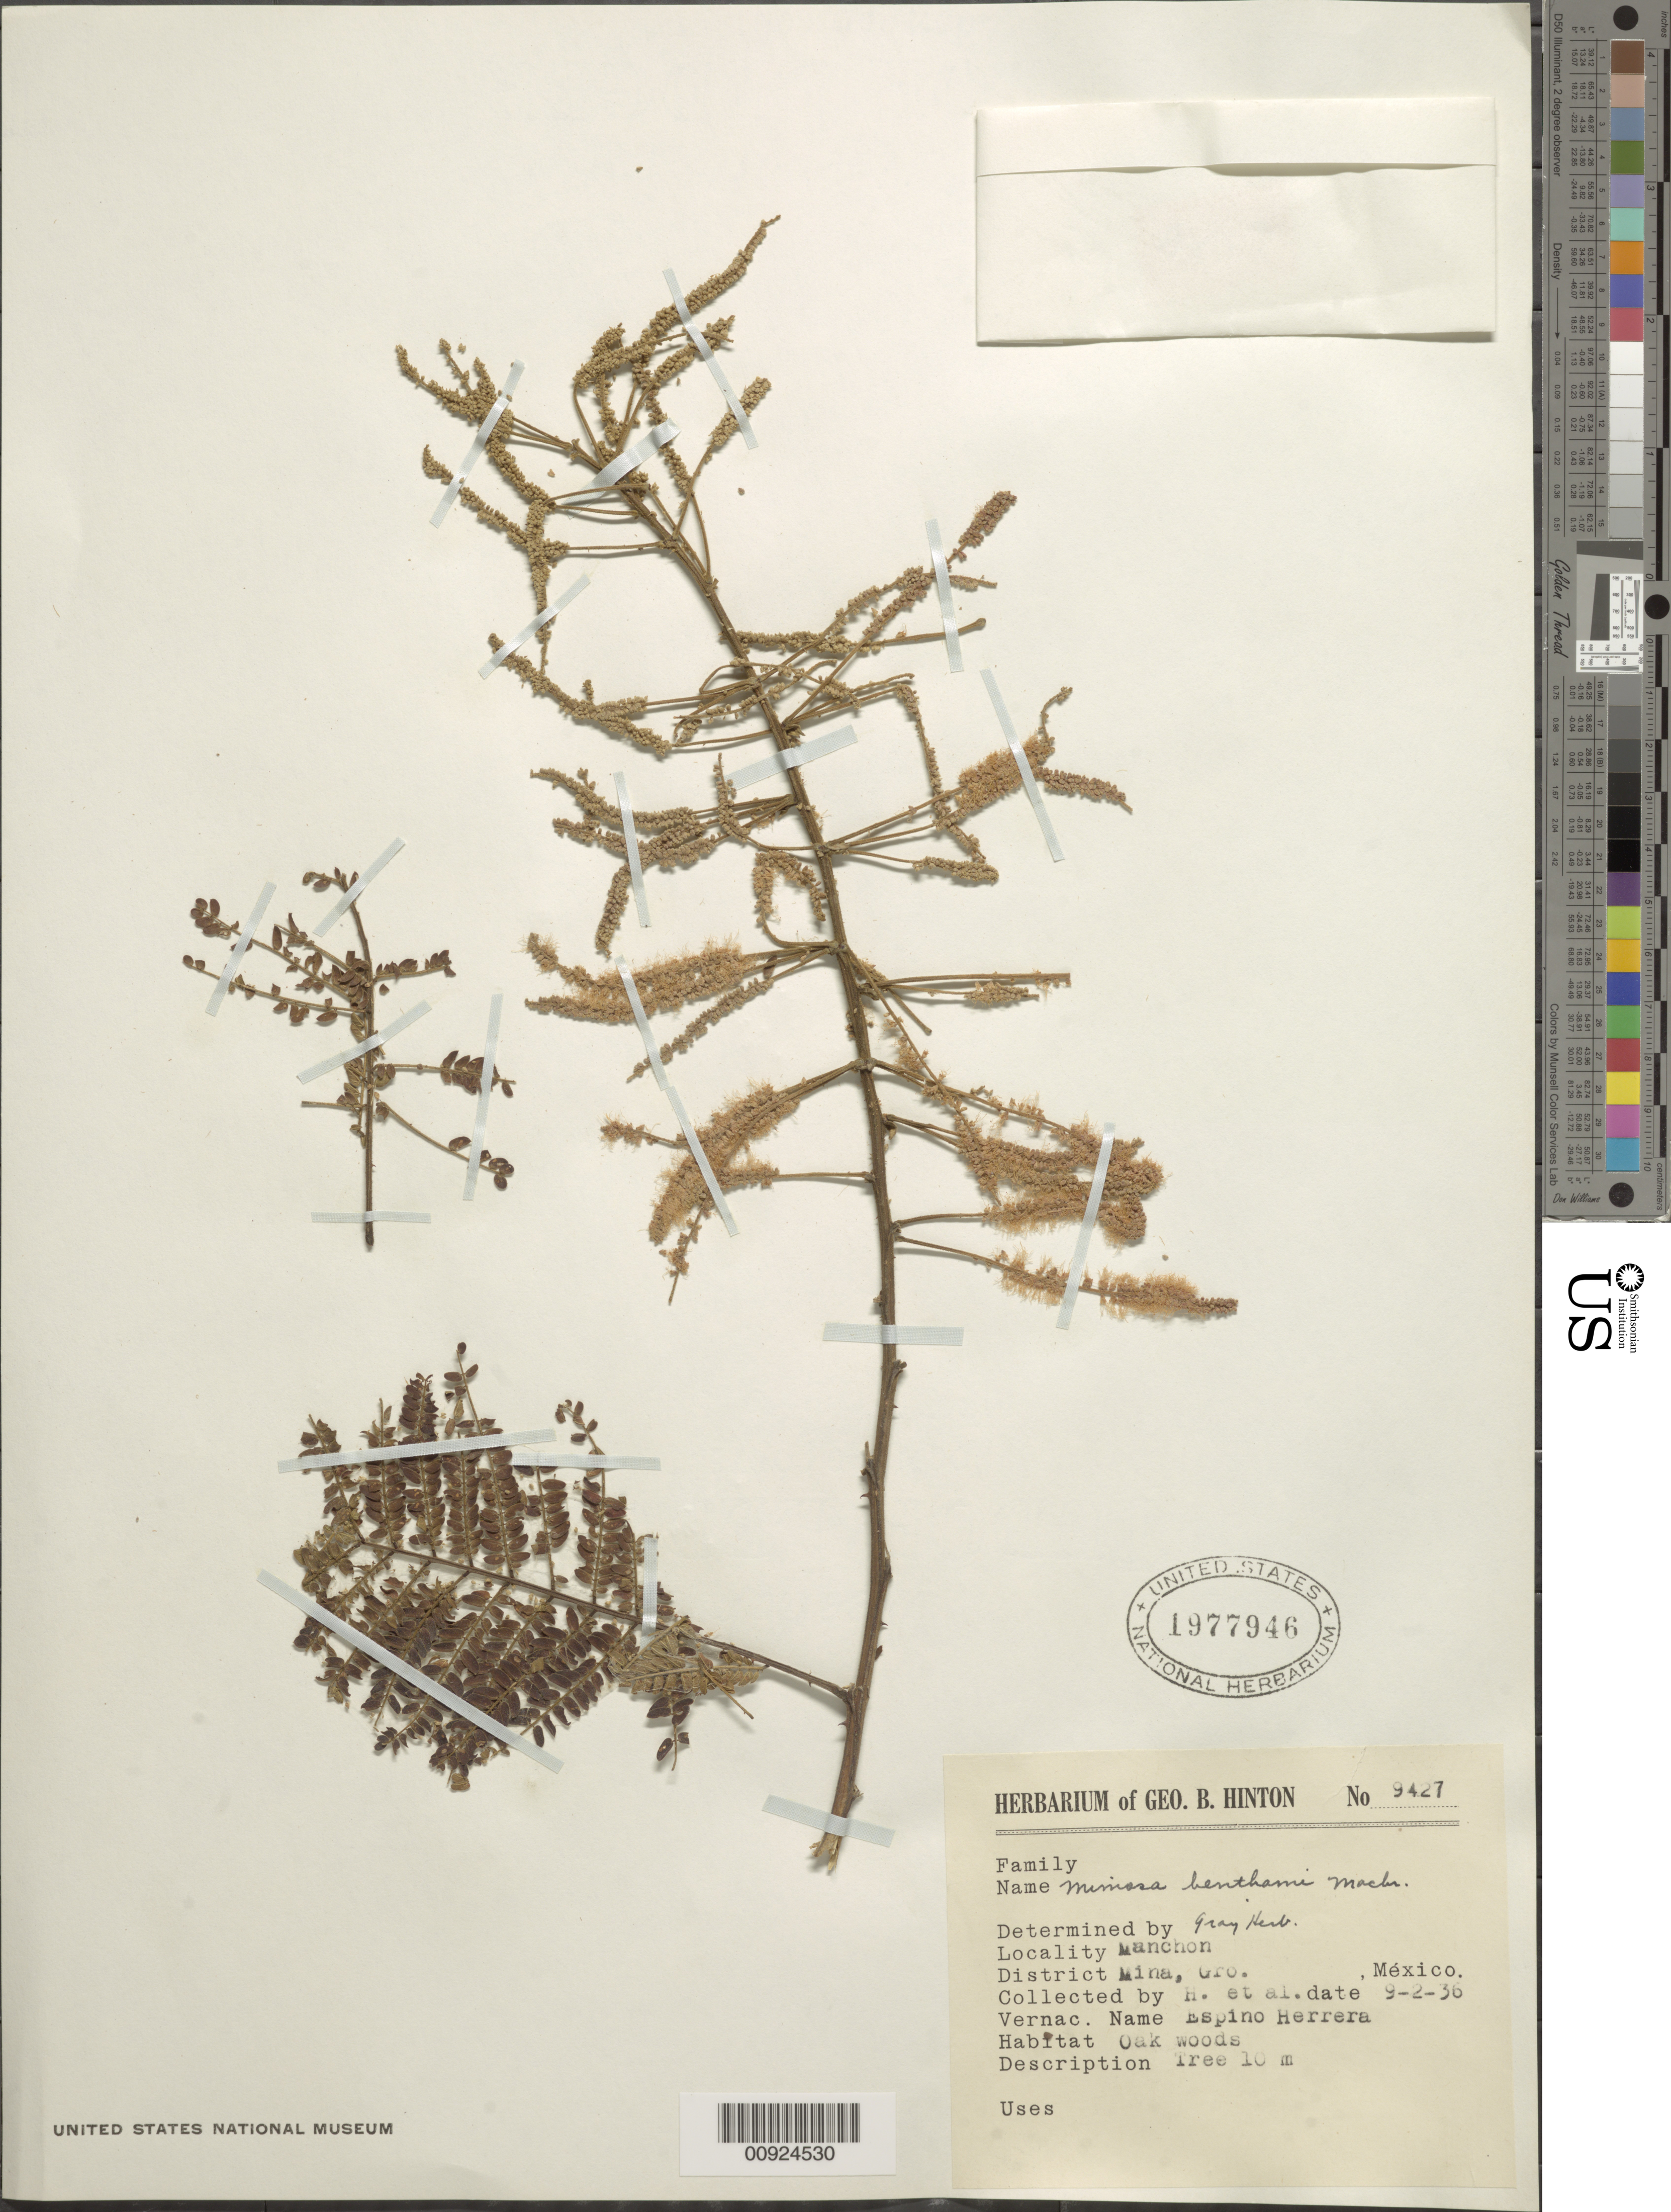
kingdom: Plantae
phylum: Tracheophyta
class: Magnoliopsida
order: Fabales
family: Fabaceae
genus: Mimosa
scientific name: Mimosa benthamii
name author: J.F. Macbr.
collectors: G. B. Hinton & et al.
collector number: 9427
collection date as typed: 02 Sep 1936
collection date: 1936-09-02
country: Mexico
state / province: Guerrero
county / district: Mina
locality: Manchon, District Mina, Guerrero.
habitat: Oak woods.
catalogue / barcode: US 1977946